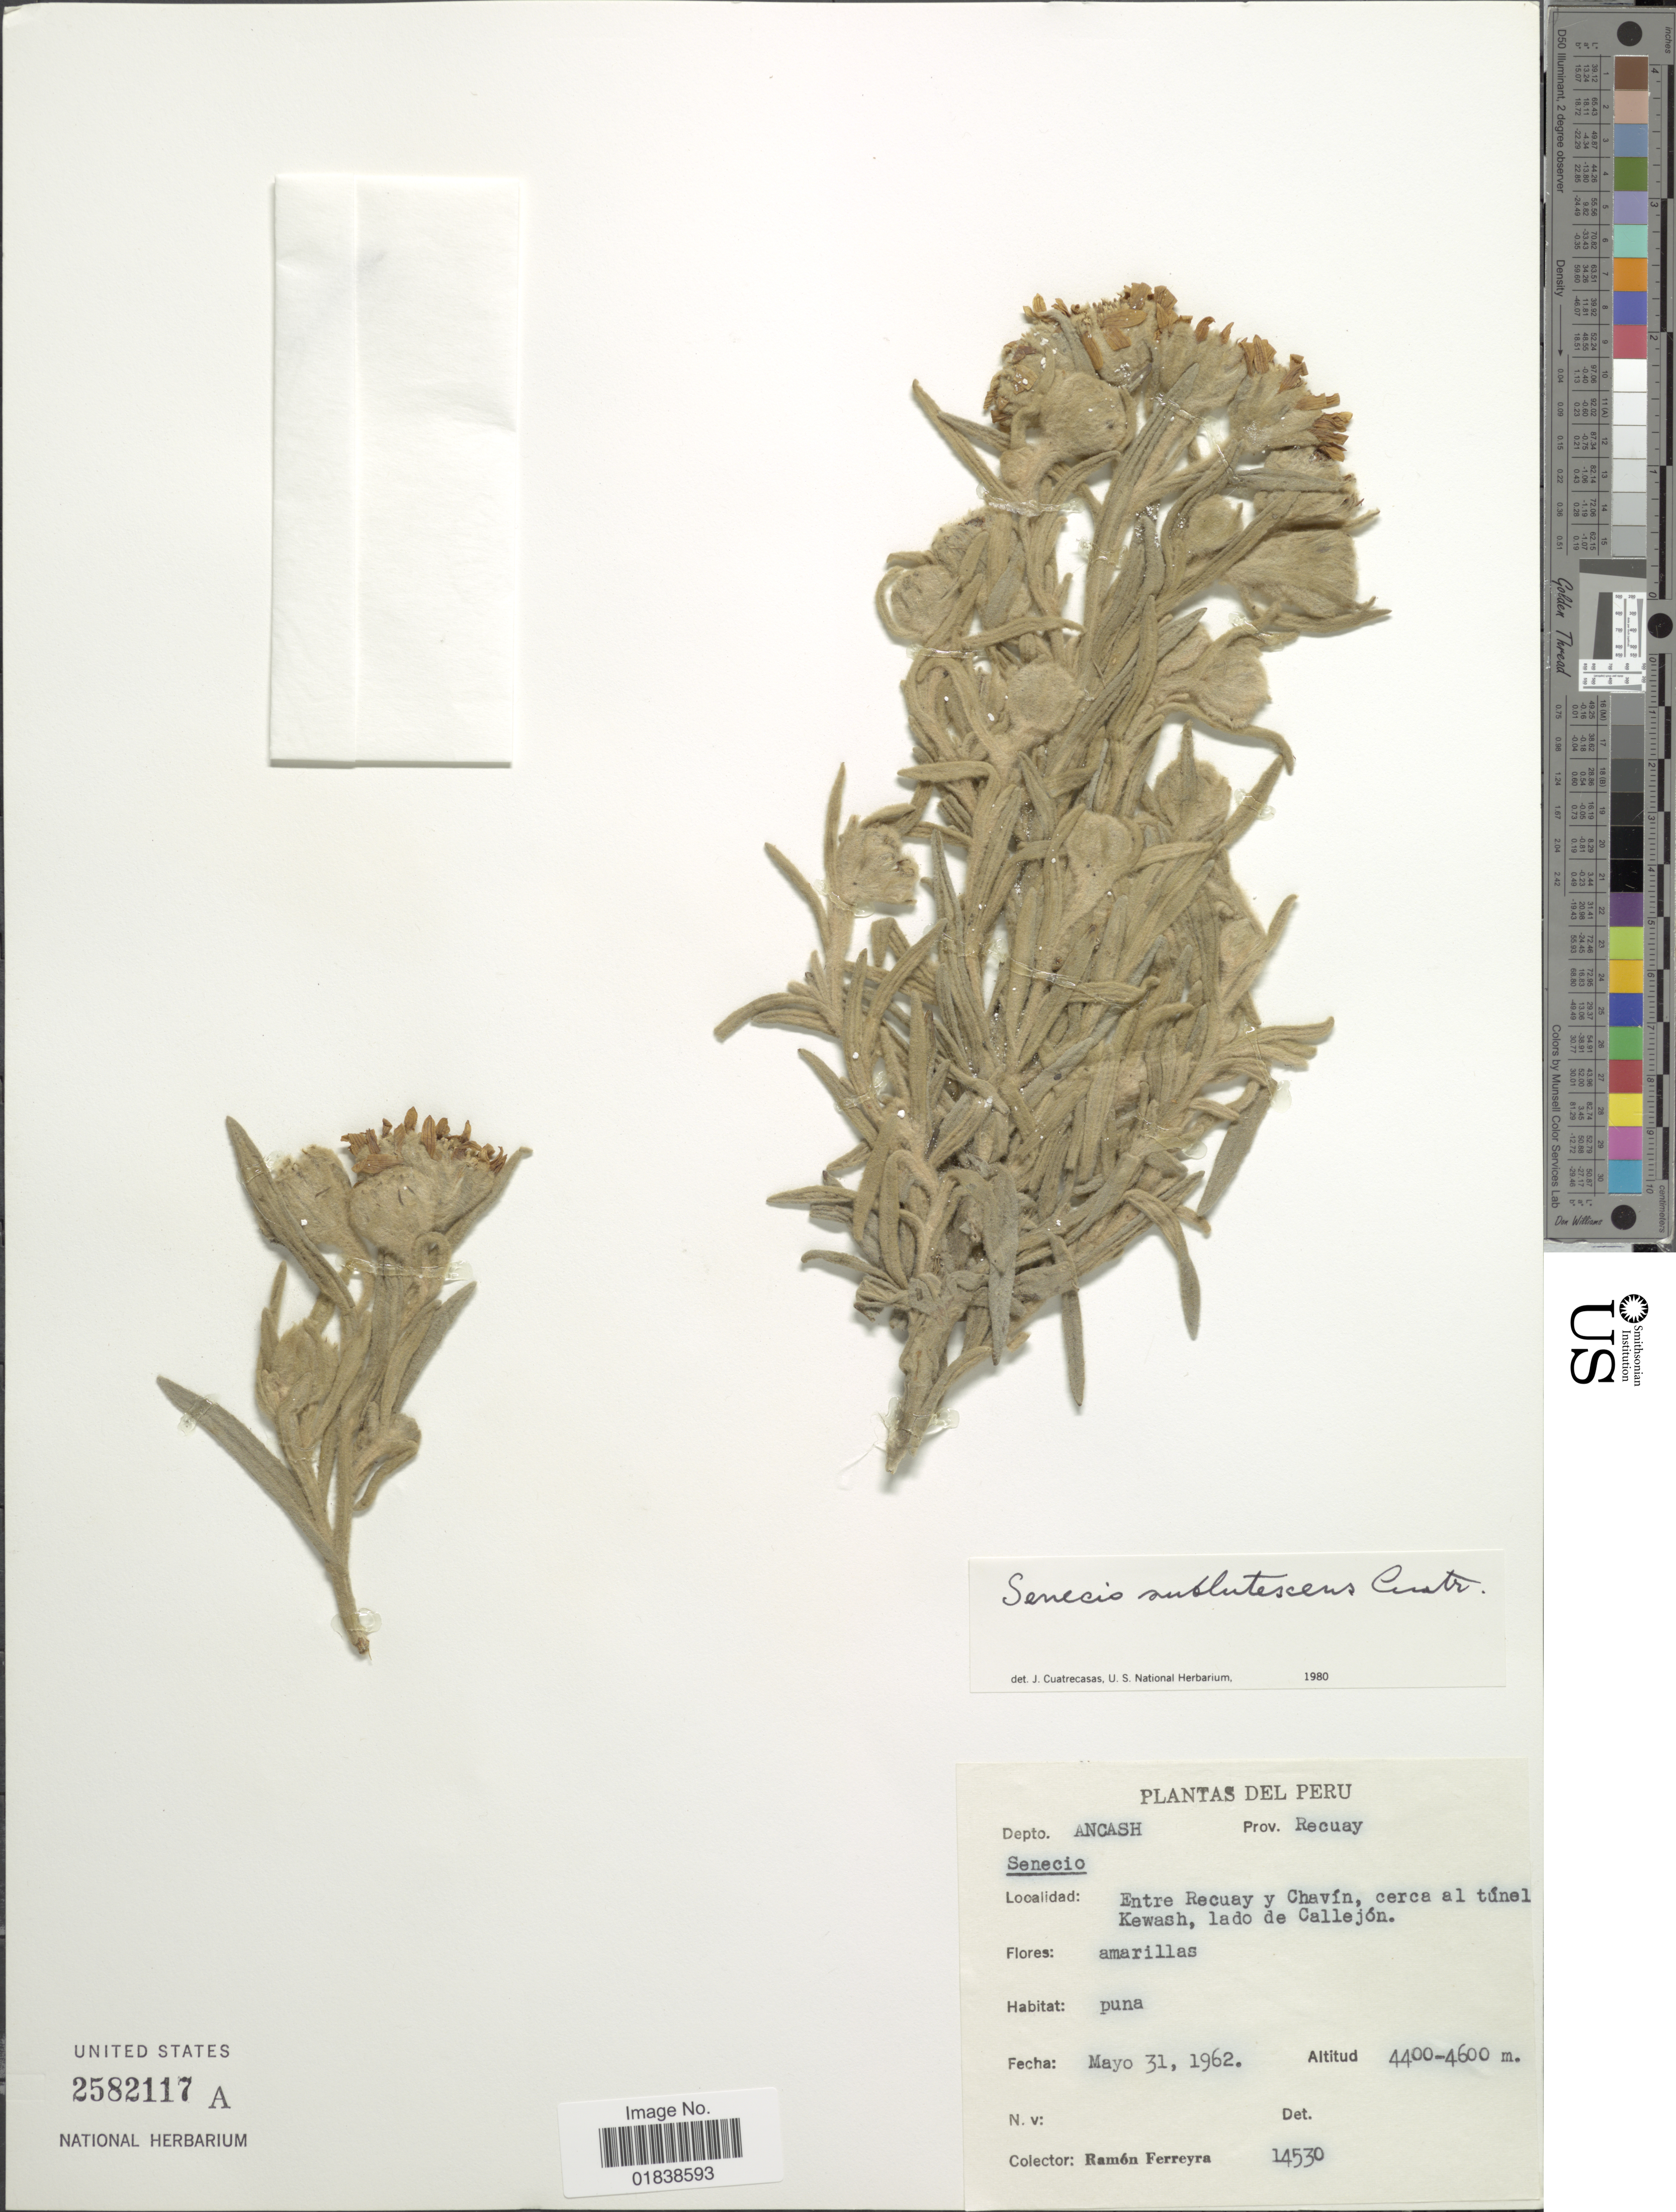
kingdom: Plantae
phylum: Tracheophyta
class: Magnoliopsida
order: Asterales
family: Asteraceae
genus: Senecio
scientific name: Senecio sublutescens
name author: Cuatrec.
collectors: R. A. Ferreyra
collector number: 14530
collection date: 1962-05-31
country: Peru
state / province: Ancash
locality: Prov. Recuay, Entre Recuay y Chavin, cerca al tunel Kewash, lado de Callejon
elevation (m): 4400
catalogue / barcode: US 2582117A